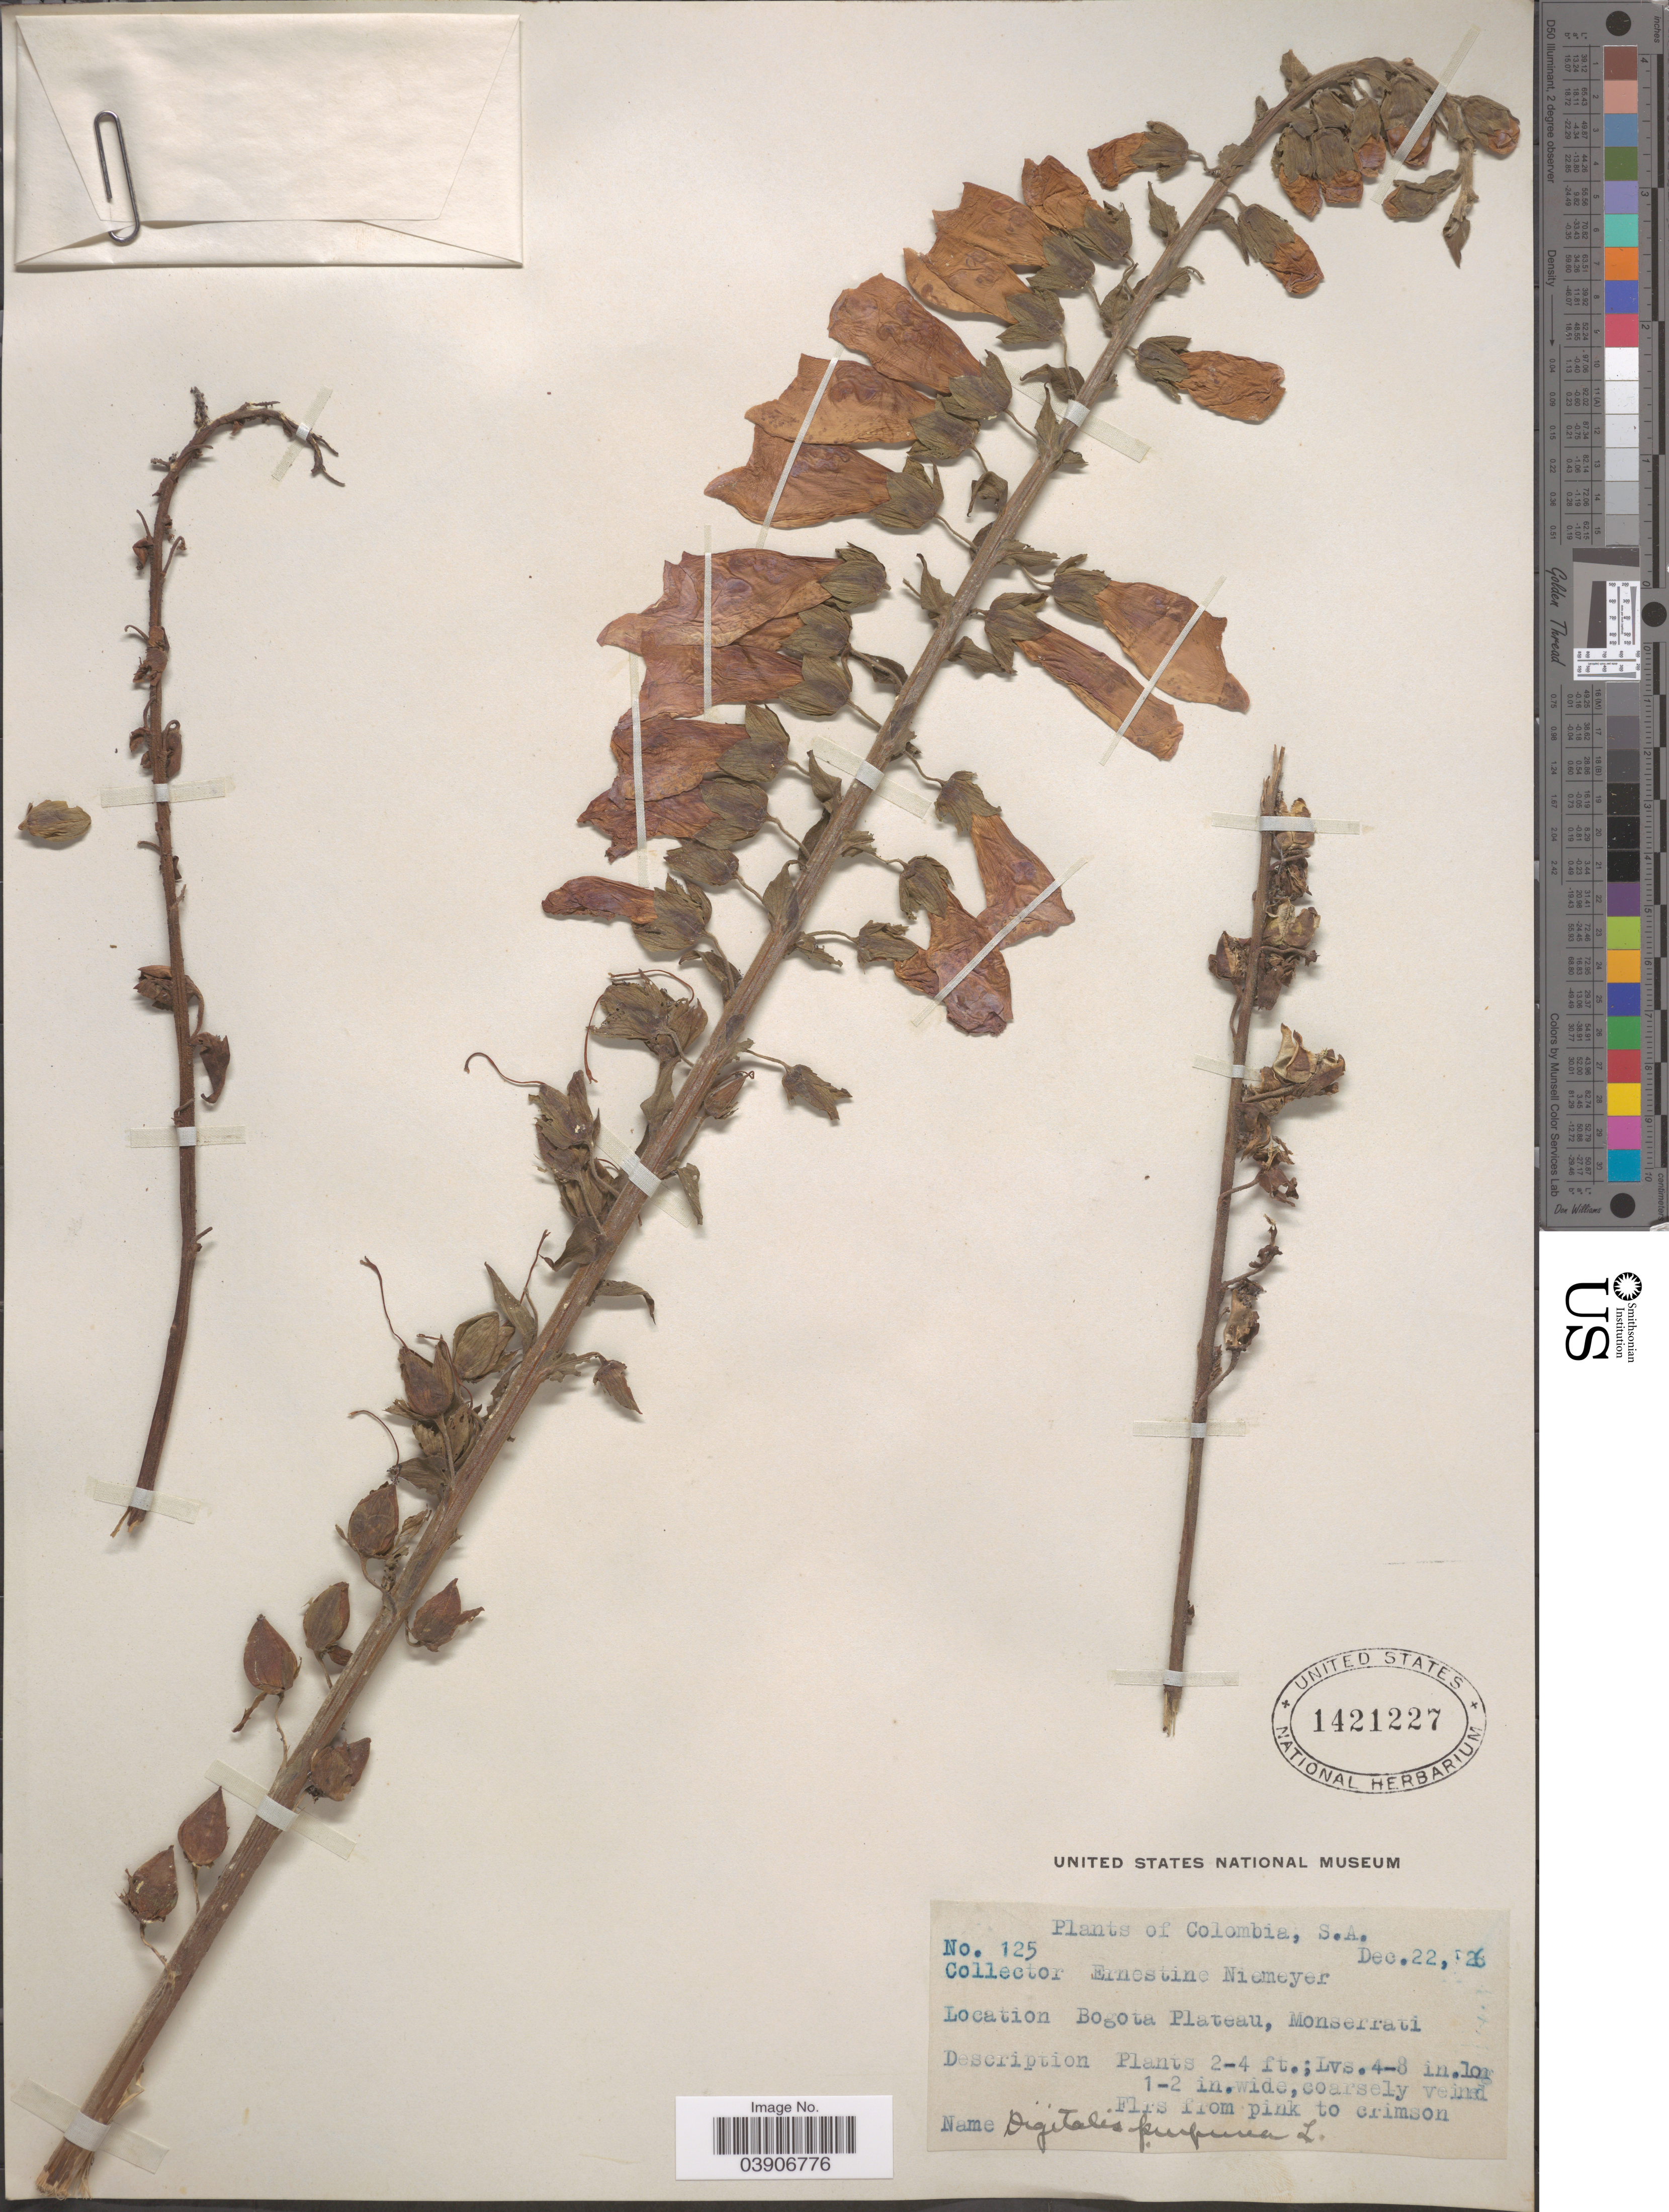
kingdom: Plantae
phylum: Tracheophyta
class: Magnoliopsida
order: Lamiales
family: Plantaginaceae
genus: Digitalis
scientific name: Digitalis purpurea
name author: L.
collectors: E. H. Niemeyer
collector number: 125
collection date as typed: Transcribed d/m/y: 22/12/26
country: Colombia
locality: Bogota Plateau, Monserrati.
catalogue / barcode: US 1421227